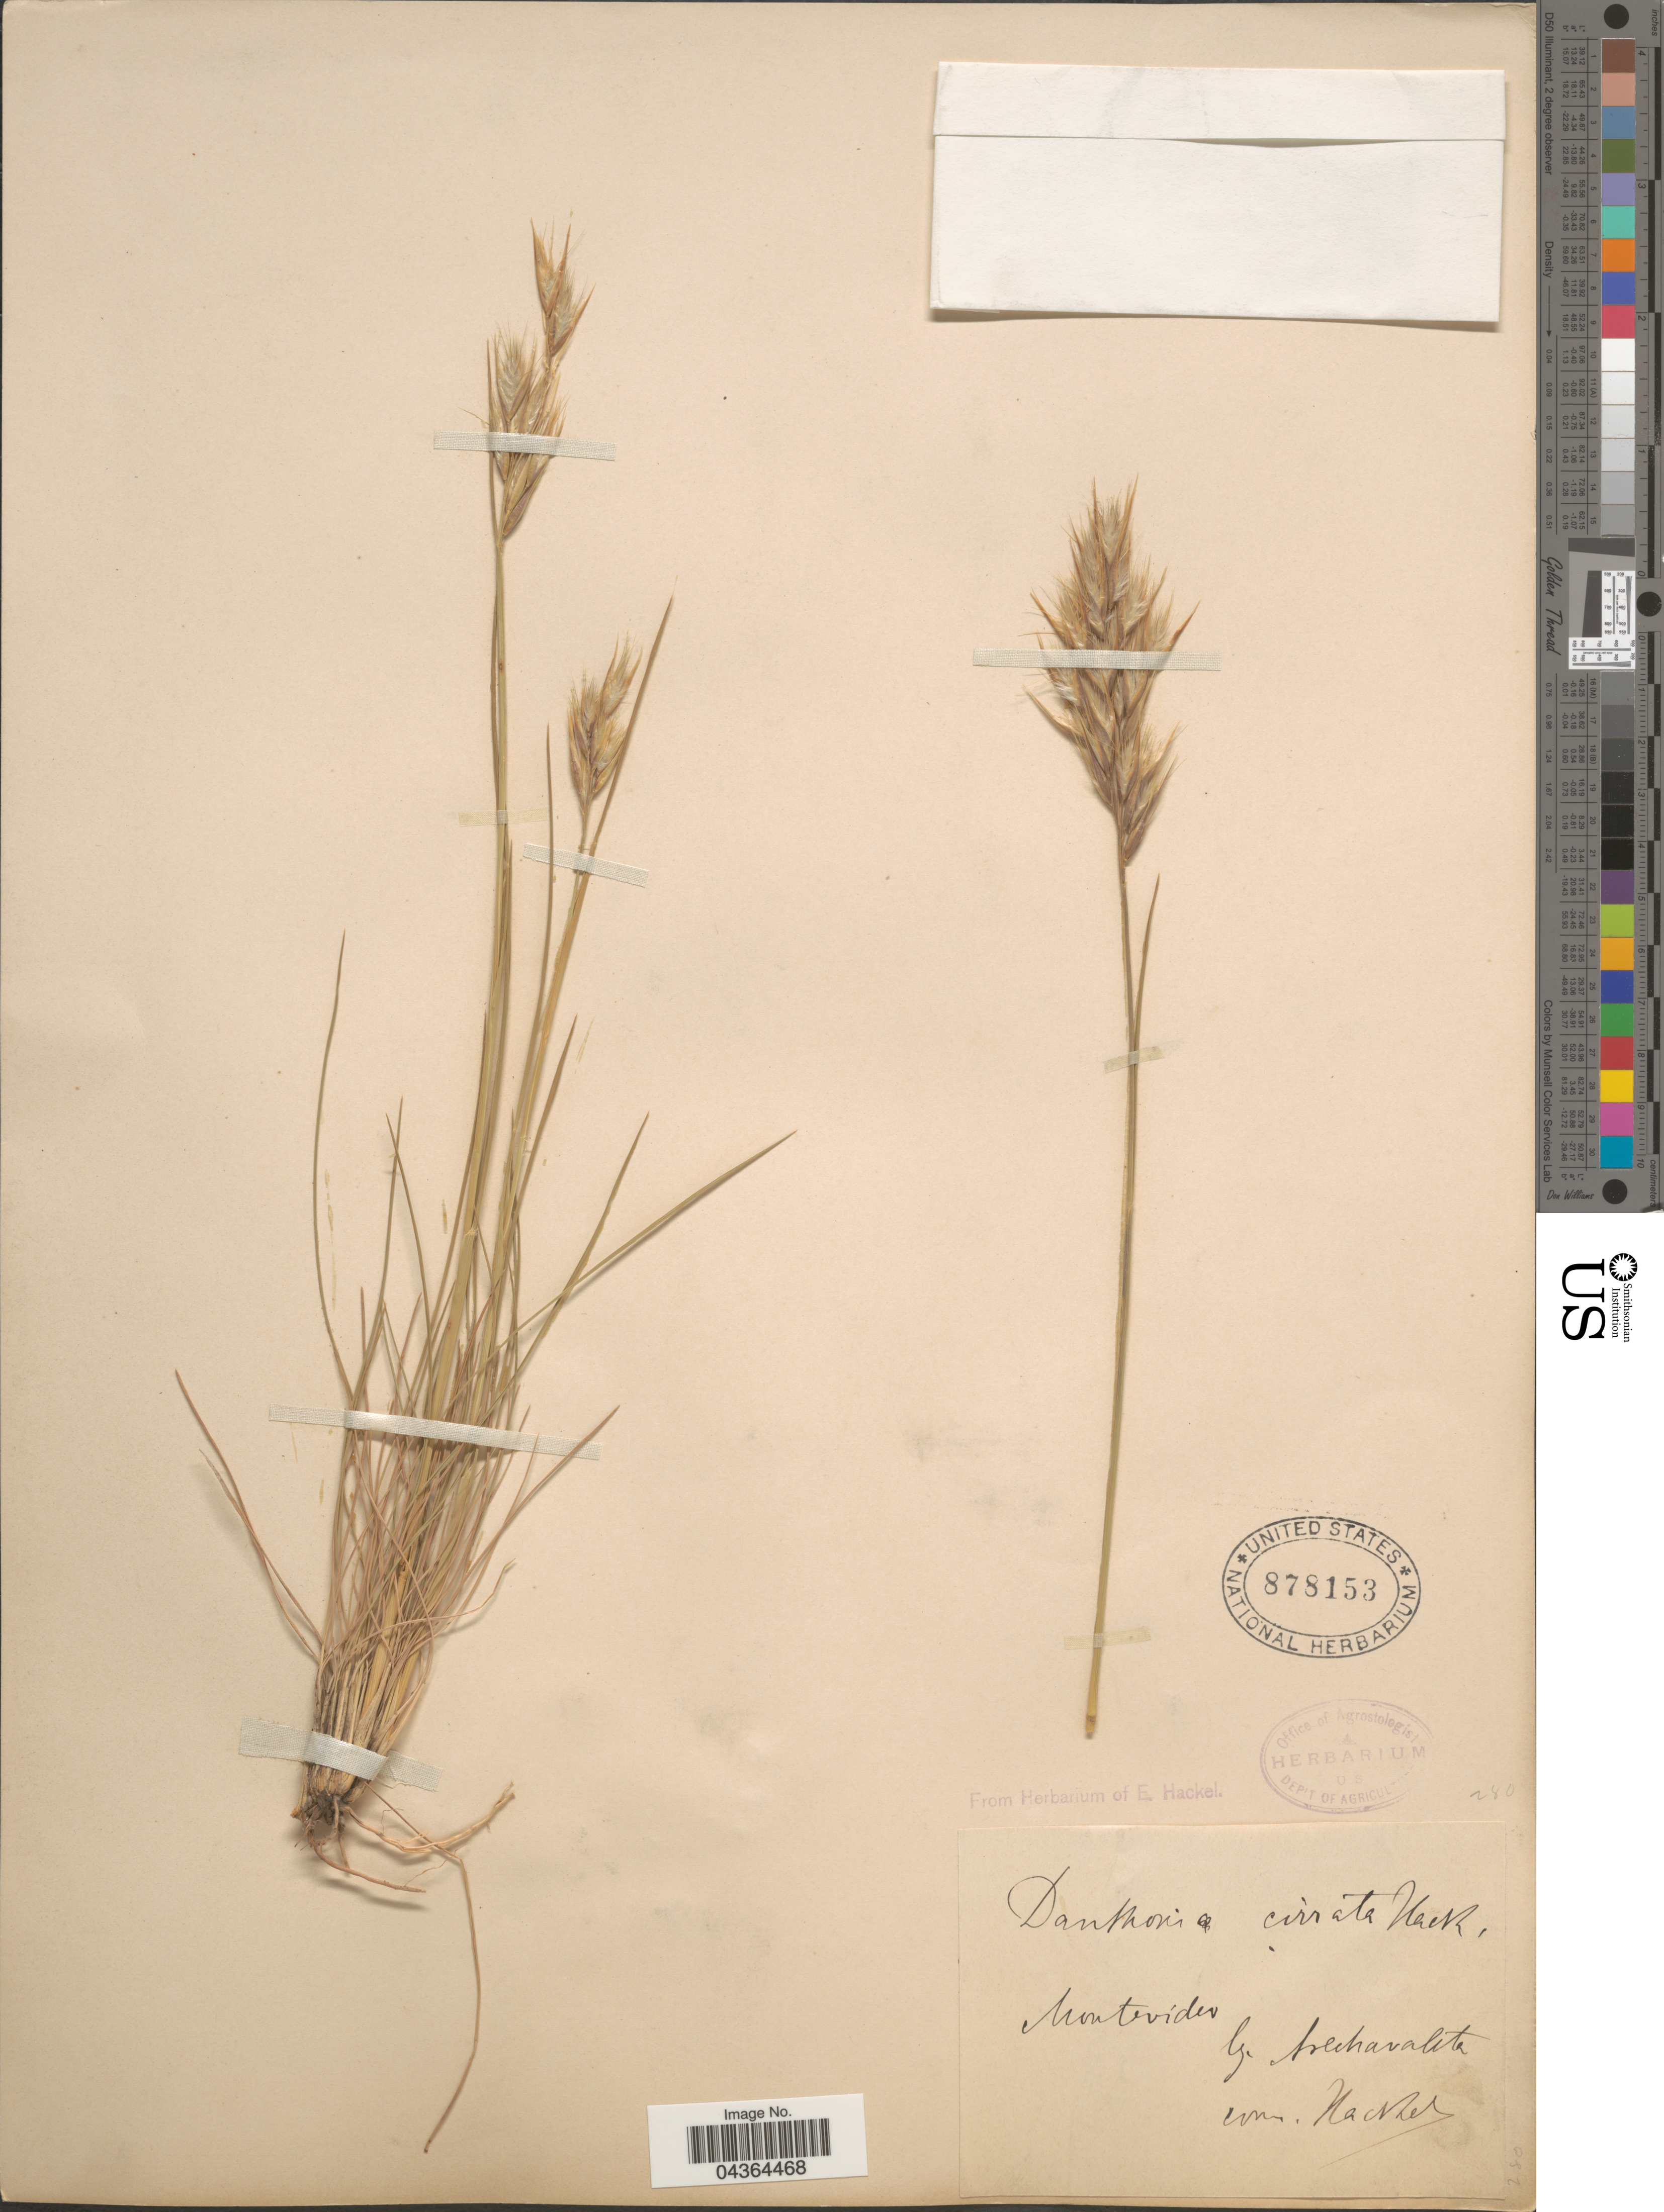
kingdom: Plantae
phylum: Tracheophyta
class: Liliopsida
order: Poales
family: Poaceae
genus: Danthonia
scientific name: Danthonia cirrata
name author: Hack. & Arechav.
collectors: Arechavaleta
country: Uruguay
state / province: Montevideo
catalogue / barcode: US 878153